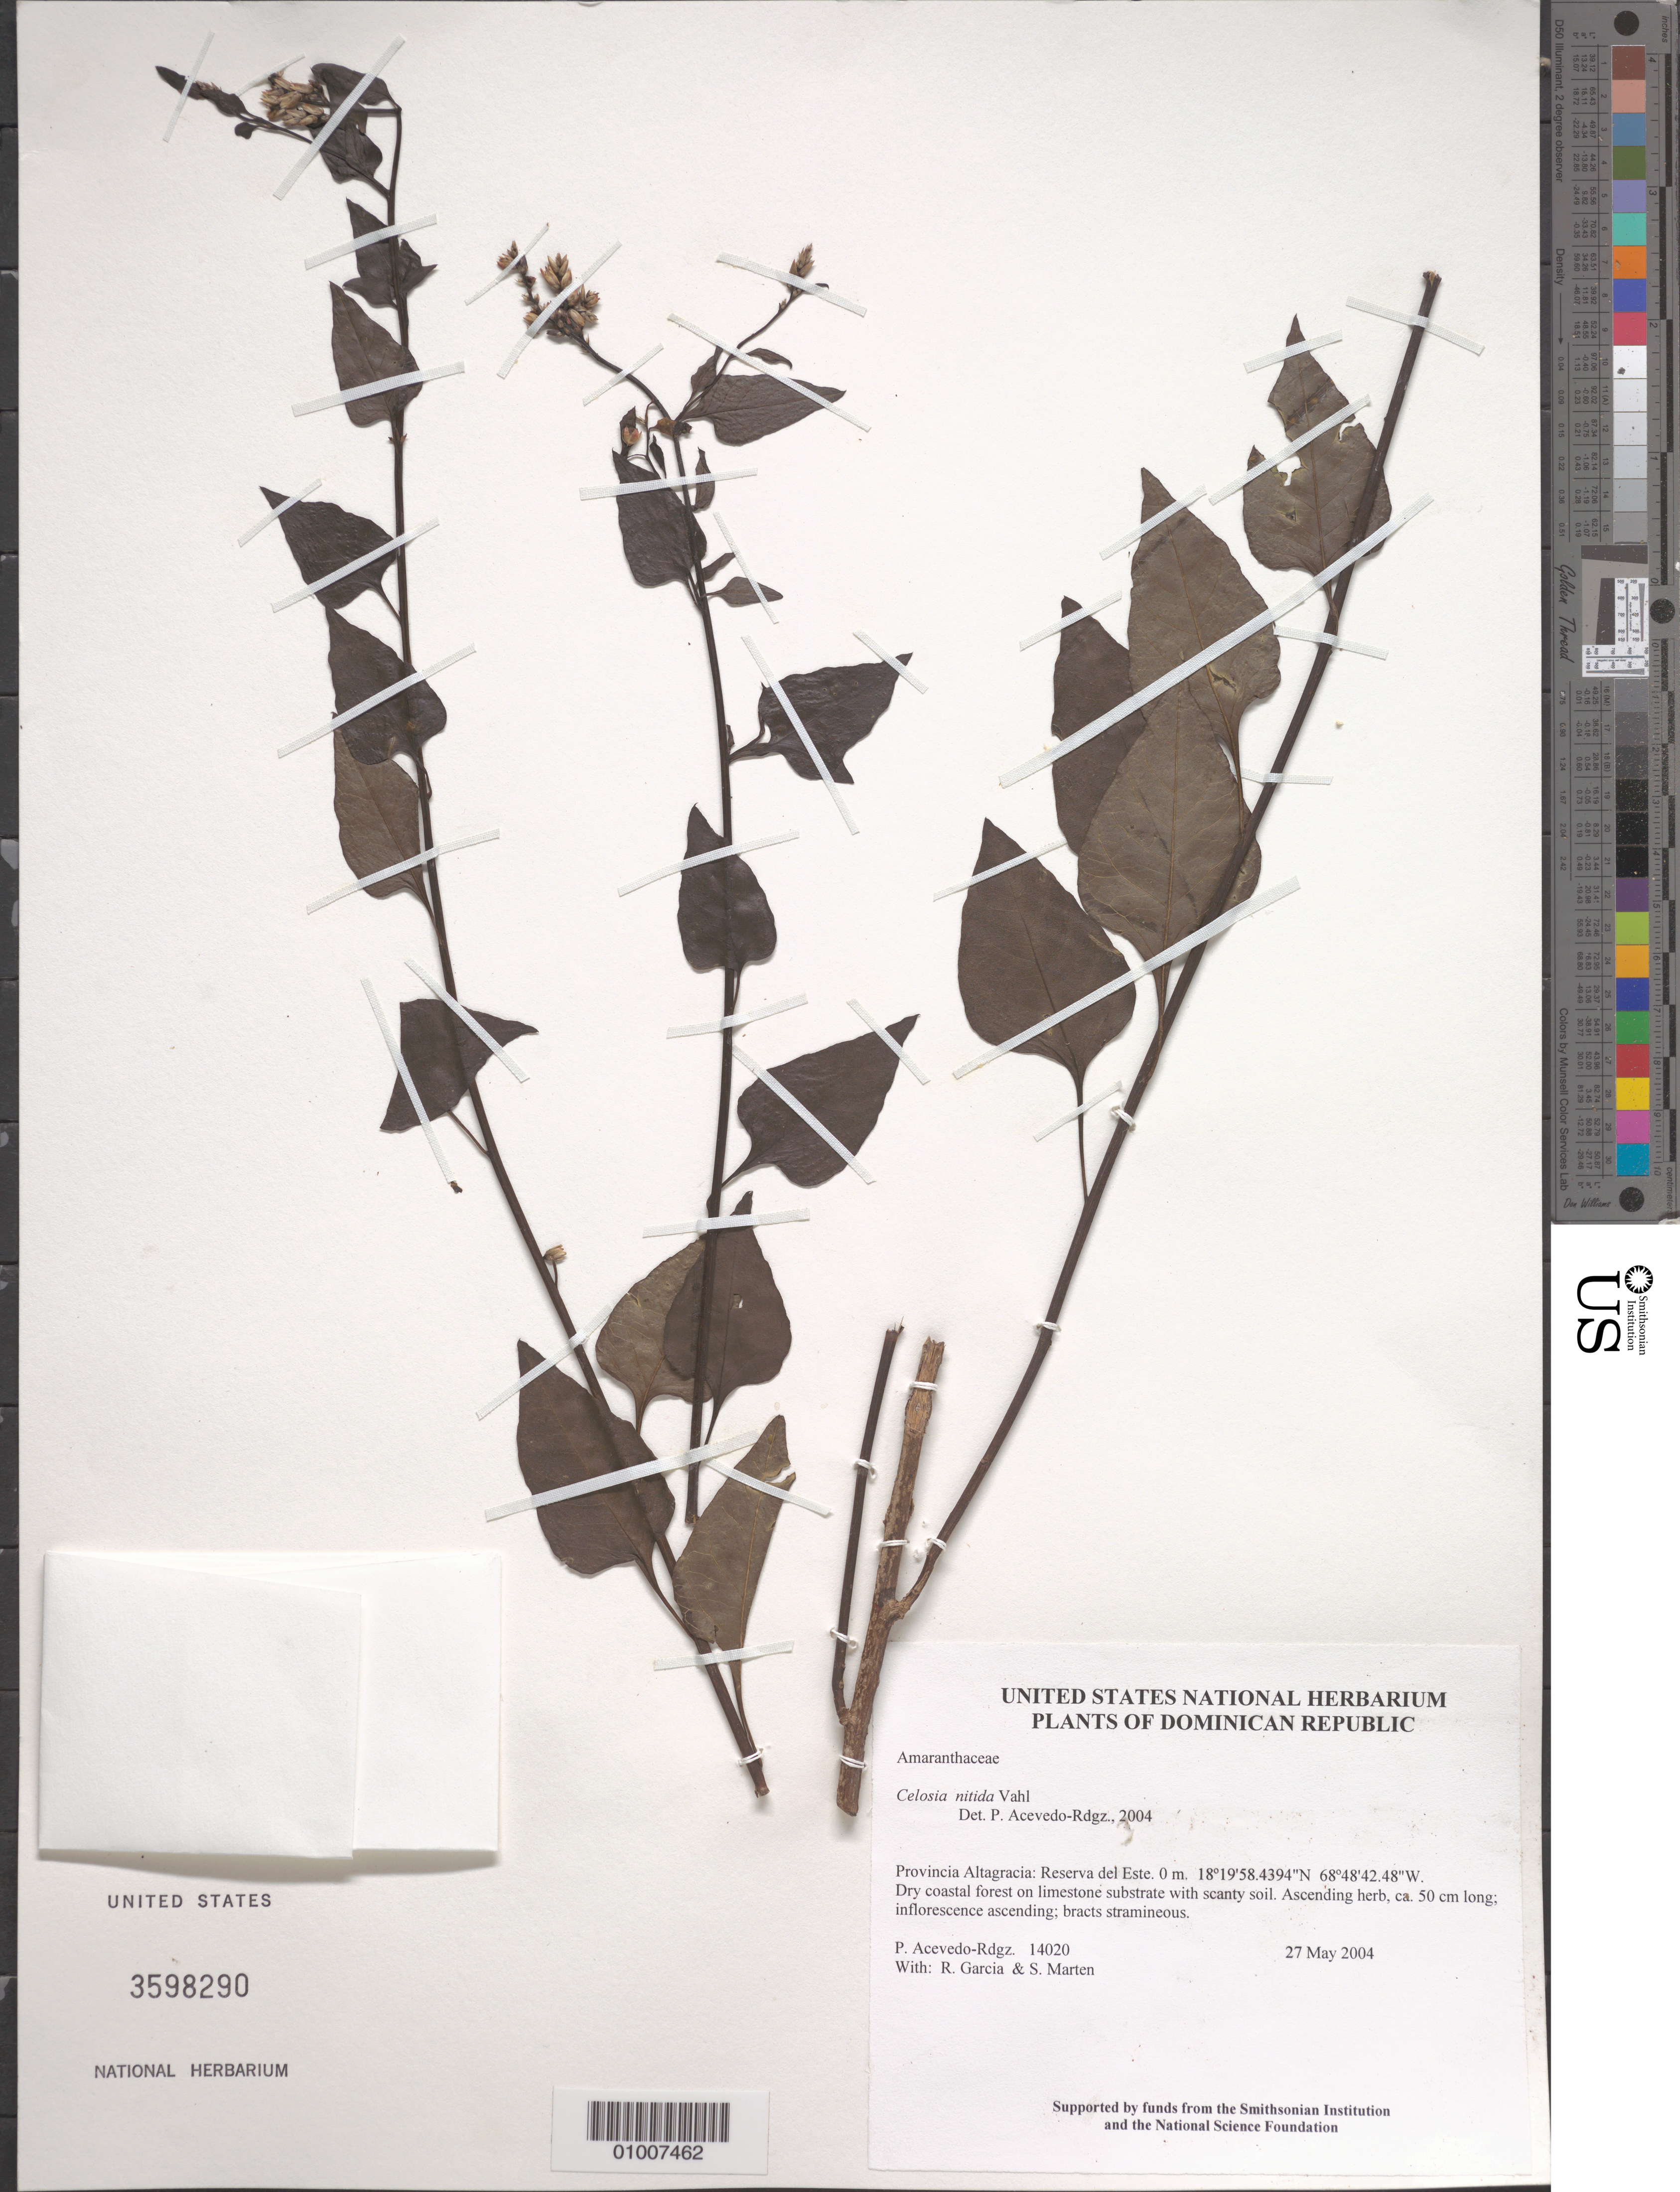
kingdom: Plantae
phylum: Tracheophyta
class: Magnoliopsida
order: Caryophyllales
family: Amaranthaceae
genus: Celosia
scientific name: Celosia nitida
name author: Vahl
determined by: Acevedo-Rodríguez, P., (BOT), Smithsonian Institution - National Museum of Natural History (UNITED STATES)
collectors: P. Acevedo-Rodr., R. G. García & S. Marten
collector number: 14020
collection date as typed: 27 May 2004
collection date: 2004-05-27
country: Dominican Republic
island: Hispaniola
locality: Provincia Altagracia: Reserva del Este.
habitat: Dry coastal forest on limestone substrate with scanty soil.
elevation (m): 0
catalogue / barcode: US 3598290